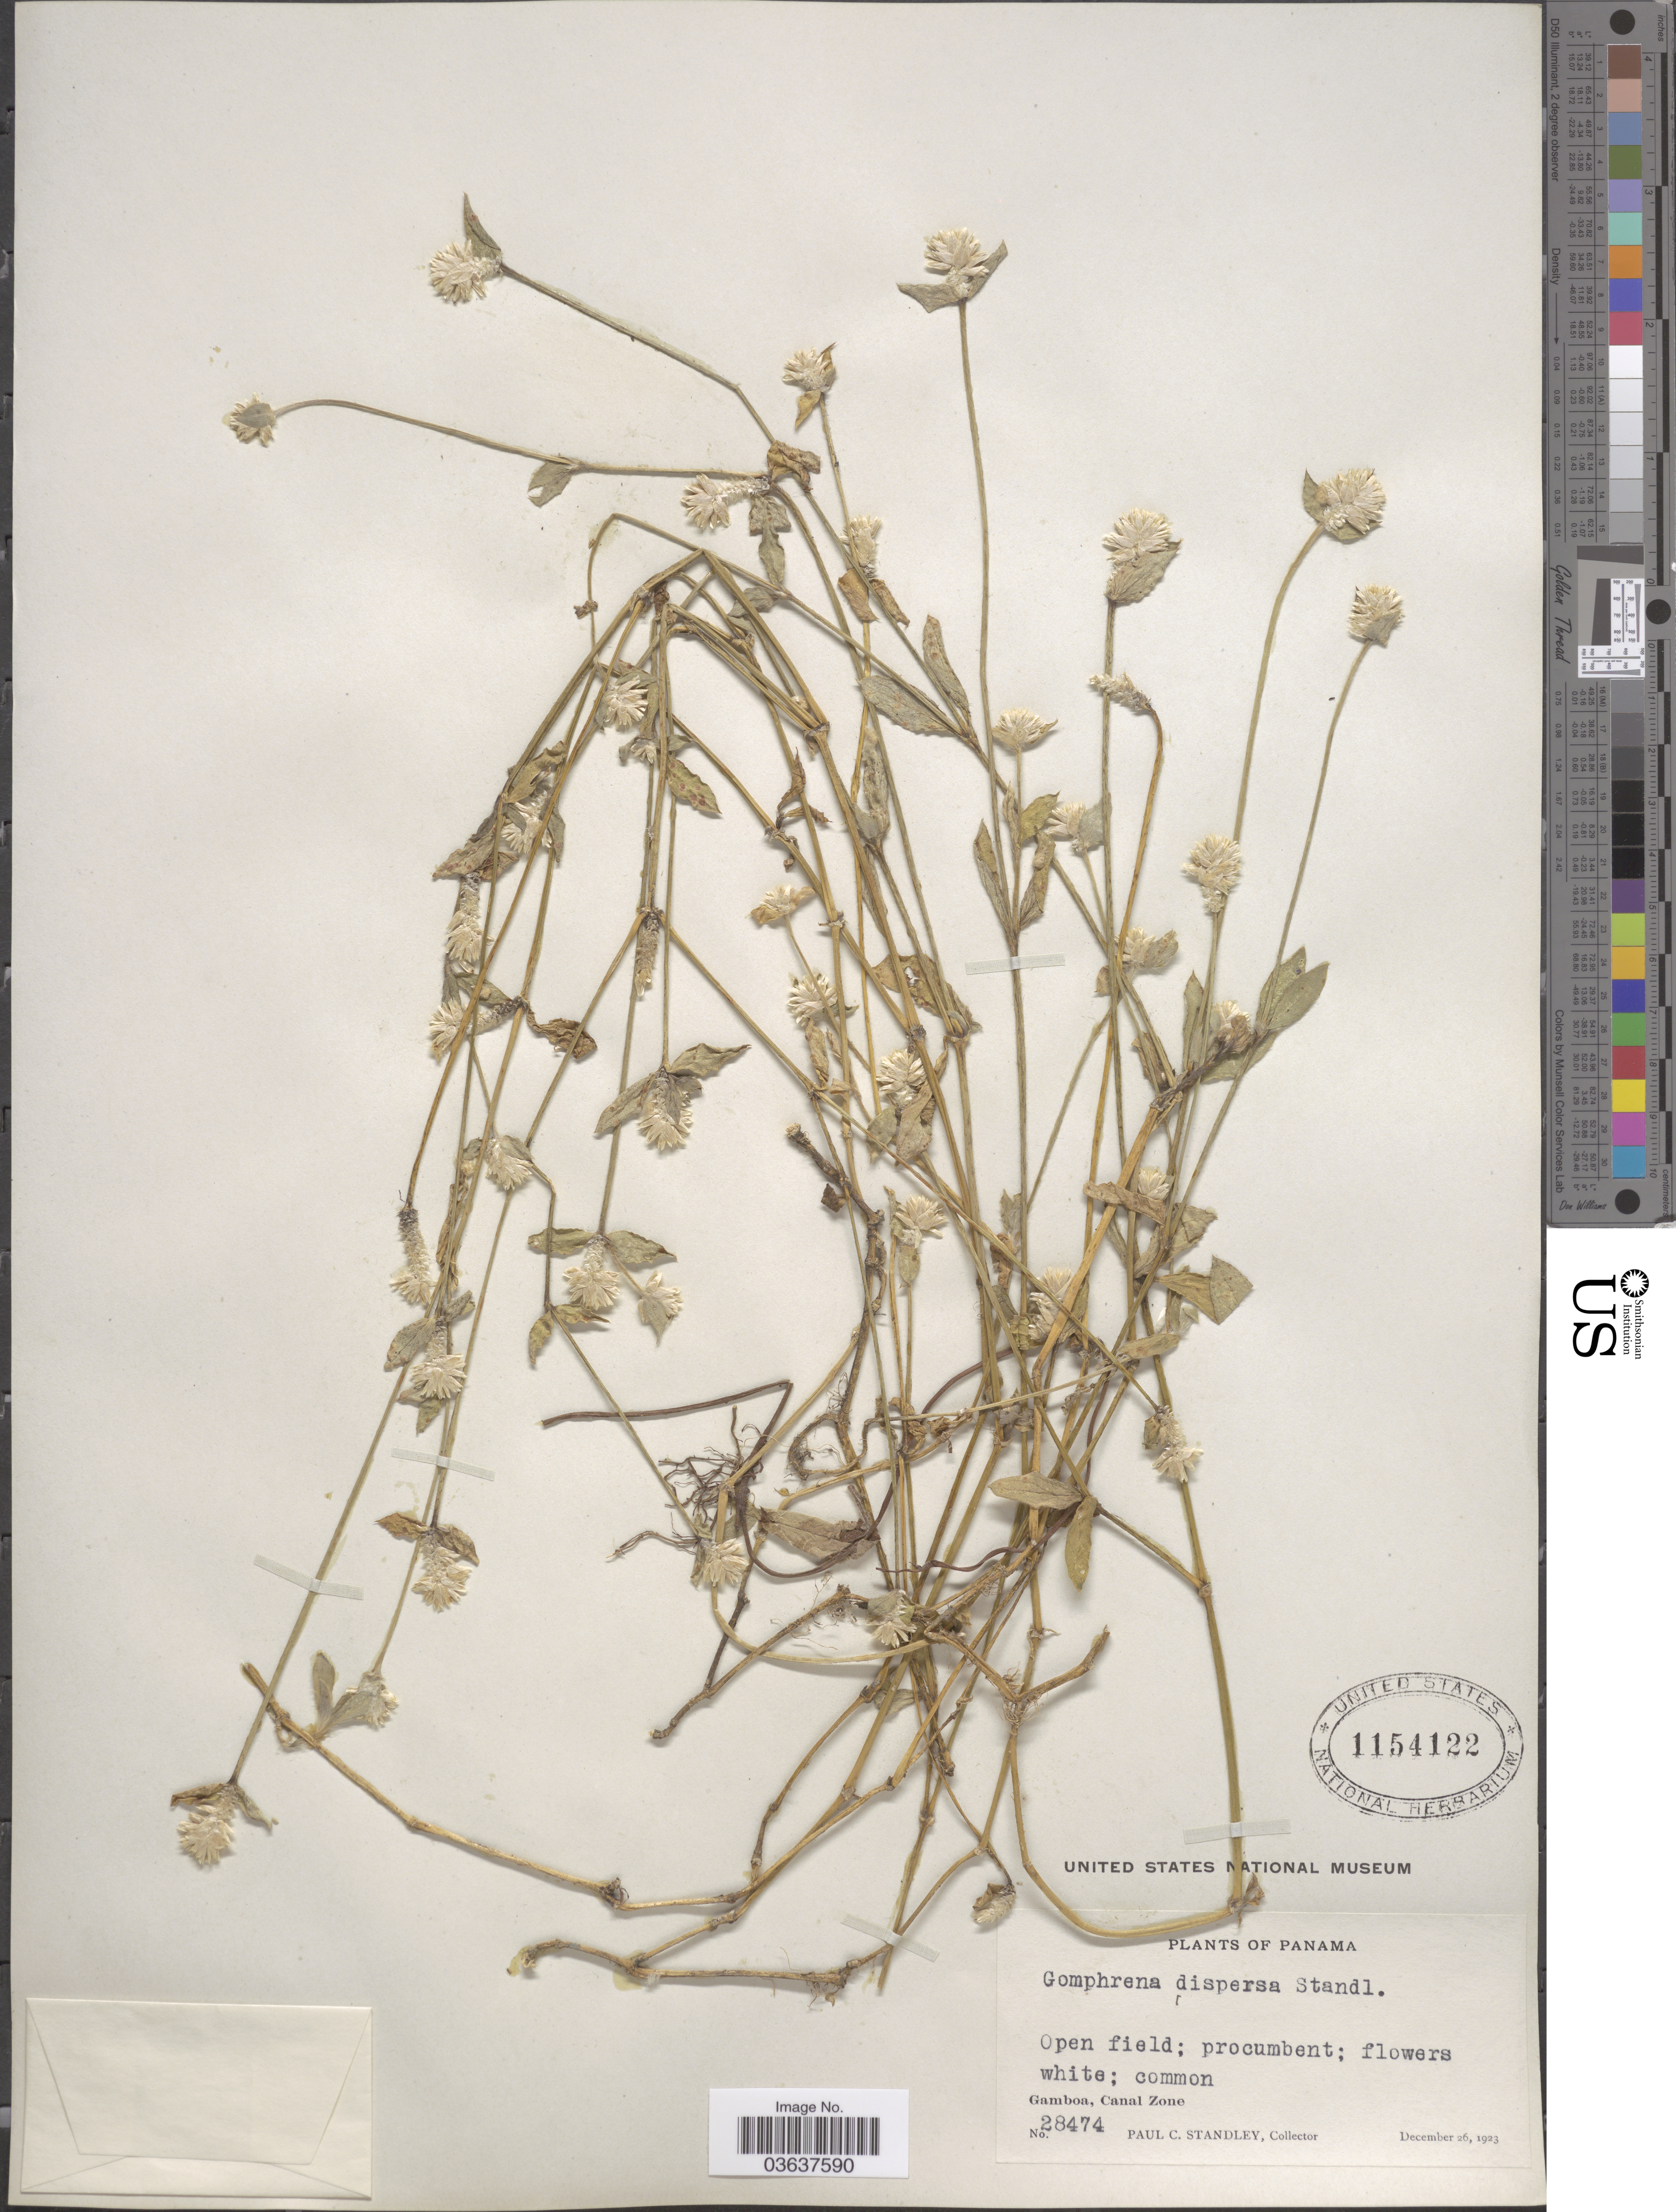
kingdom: Plantae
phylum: Tracheophyta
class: Magnoliopsida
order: Caryophyllales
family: Amaranthaceae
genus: Gomphrena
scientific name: Gomphrena dispersa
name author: Standl.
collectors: P. C. Standley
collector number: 28474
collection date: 1923-12-26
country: Panama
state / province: Colón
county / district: Canal Zone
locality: Gamboa, Canal Zone.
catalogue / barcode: US 1154122